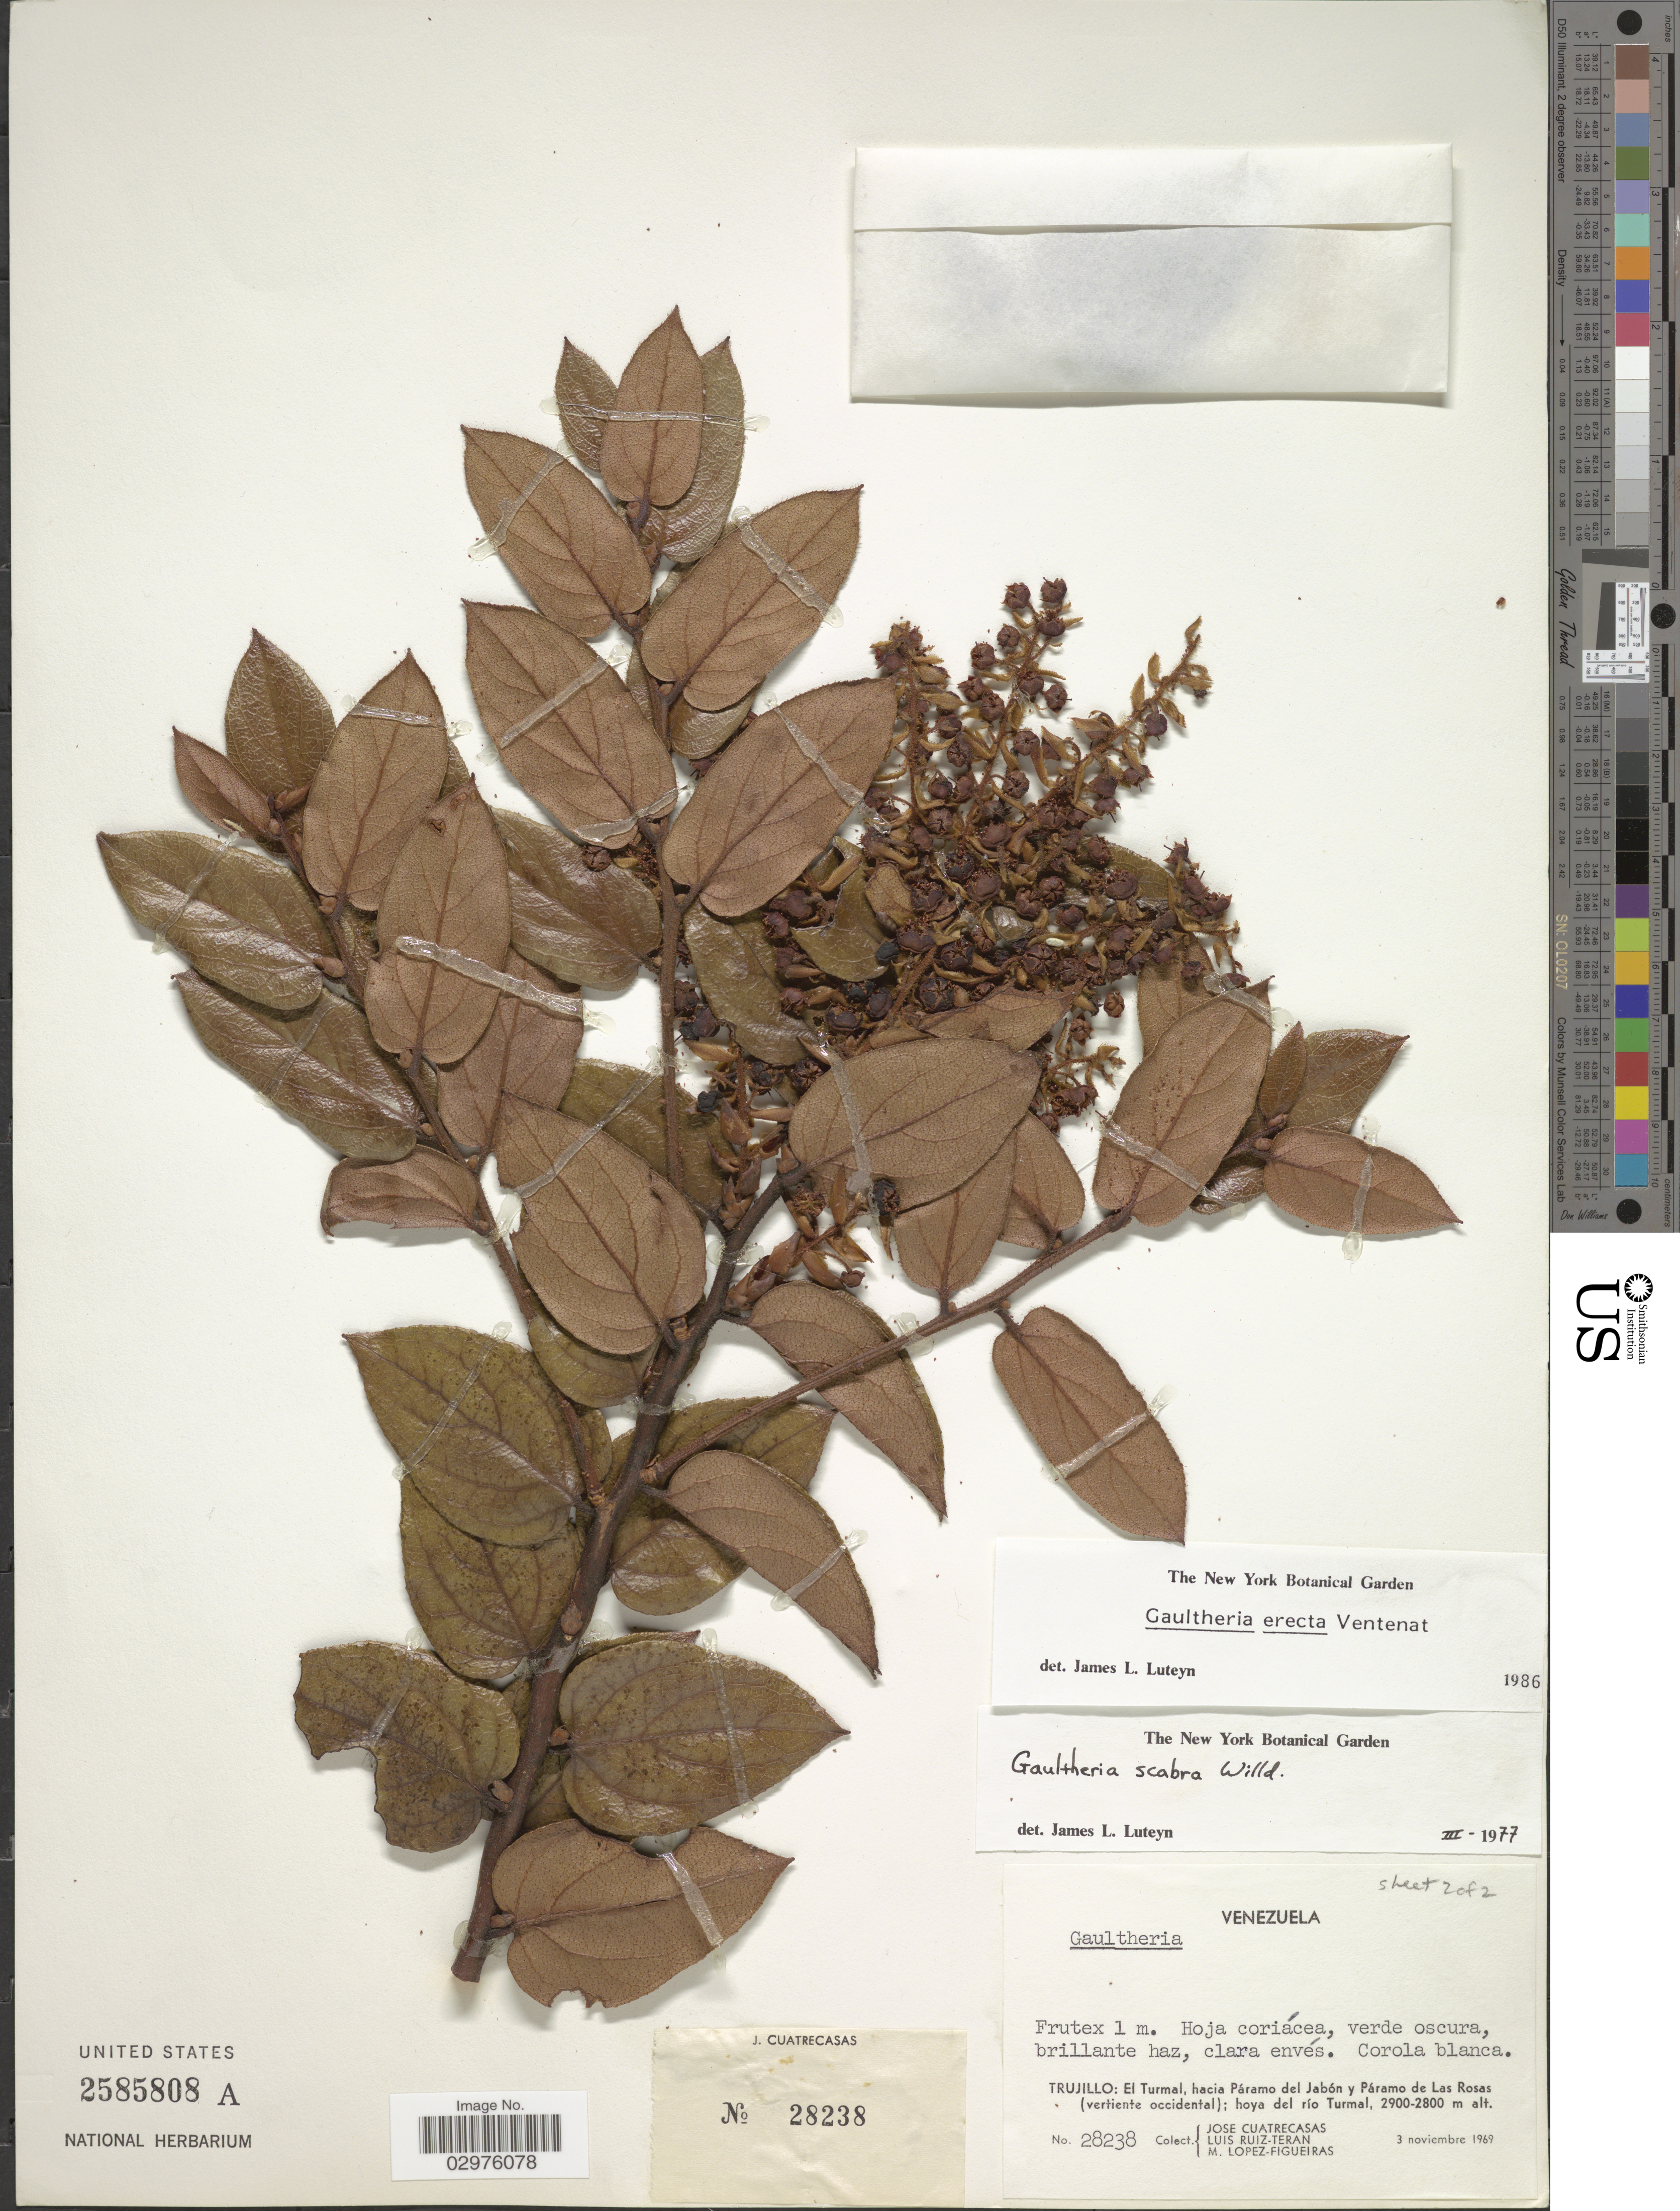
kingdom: Plantae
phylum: Tracheophyta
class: Magnoliopsida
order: Ericales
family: Ericaceae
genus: Gaultheria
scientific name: Gaultheria erecta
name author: Vent.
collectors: J. Cuatrecasas, L. Teran & M. López Figueiras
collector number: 28238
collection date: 1969-11-03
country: Venezuela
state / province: Trujillo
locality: Trujillo: El Turmal, hacia Páramo del Jabón y Páramo de Las Rosas (vertiente occidental); hoya del río Turmal.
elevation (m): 2800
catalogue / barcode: US 2585808A